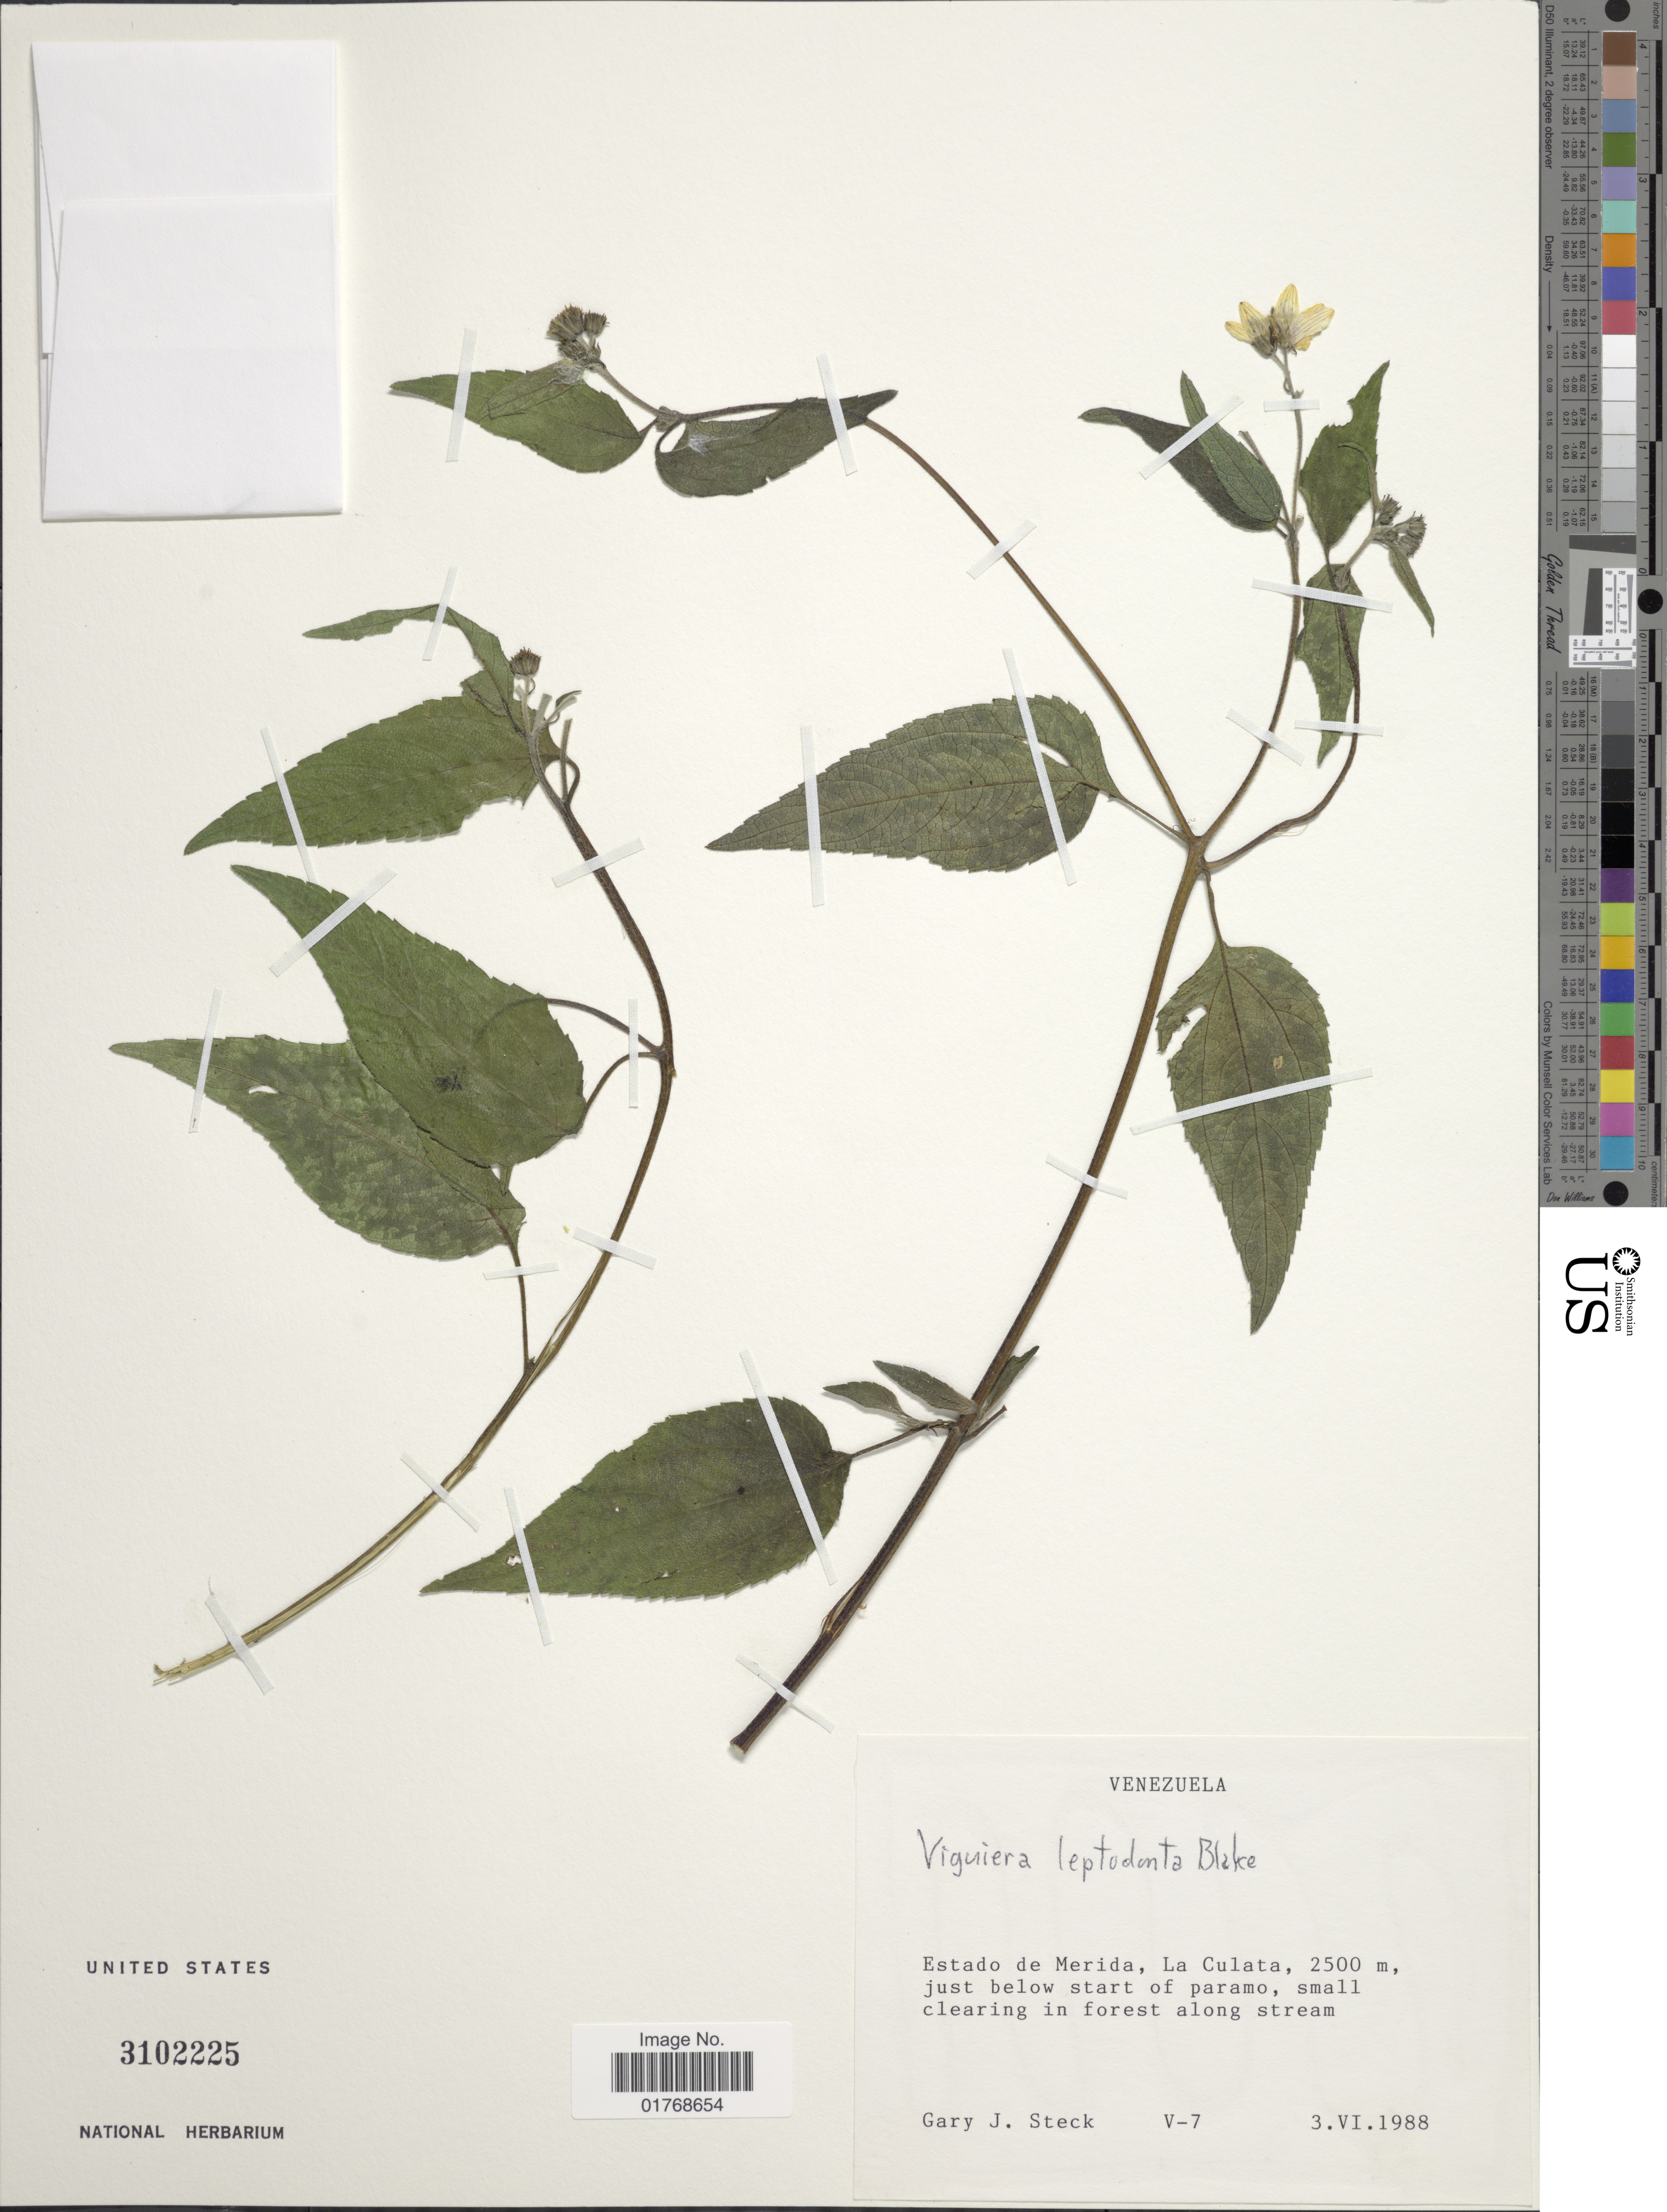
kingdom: Plantae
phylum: Tracheophyta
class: Magnoliopsida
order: Asterales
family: Asteraceae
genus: Viguiera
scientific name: Viguiera leptodonta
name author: S.F. Blake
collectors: G. Steck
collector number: V-7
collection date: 1988-06-03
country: Venezuela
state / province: Mérida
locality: Estado de Merida, La Culata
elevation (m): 2500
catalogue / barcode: US 3102225